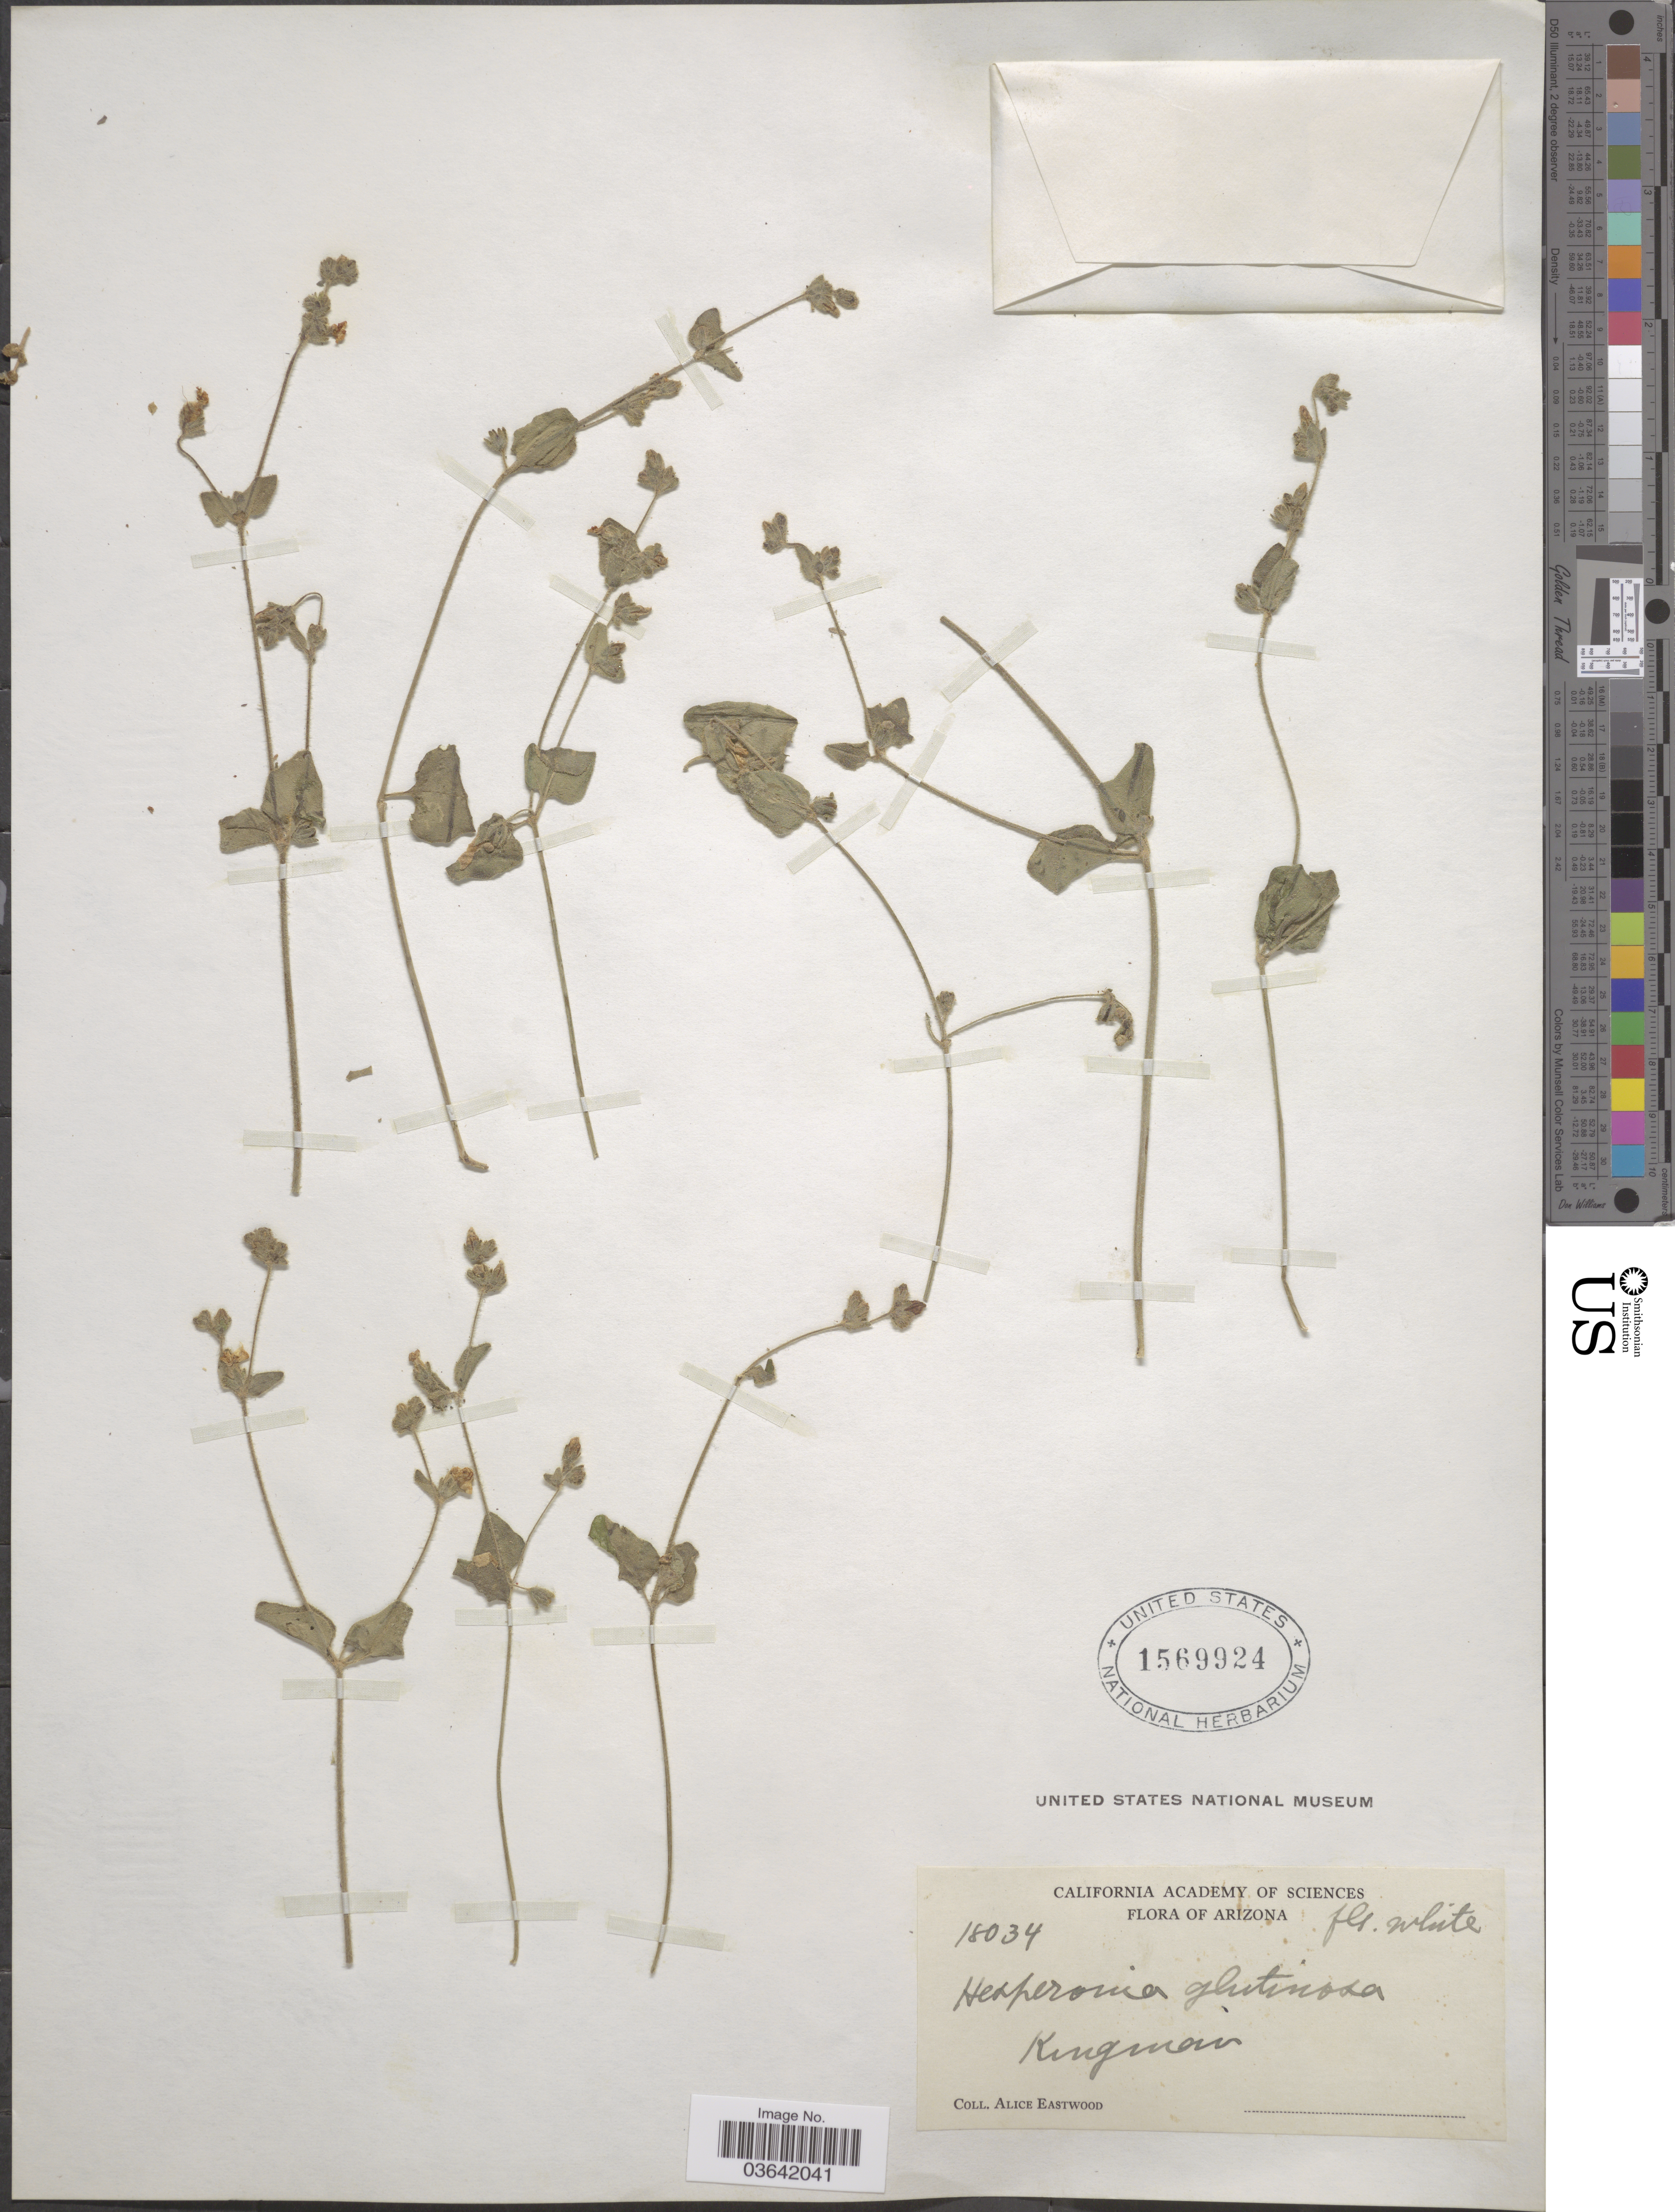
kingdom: Plantae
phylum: Tracheophyta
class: Magnoliopsida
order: Caryophyllales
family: Nyctaginaceae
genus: Mirabilis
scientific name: Mirabilis laevis var. villosa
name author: (Kellogg) Spellenb.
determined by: Spellenberg, R.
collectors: A. Eastwood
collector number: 18034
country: United States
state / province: Arizona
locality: Kingman.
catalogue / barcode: US 1569924